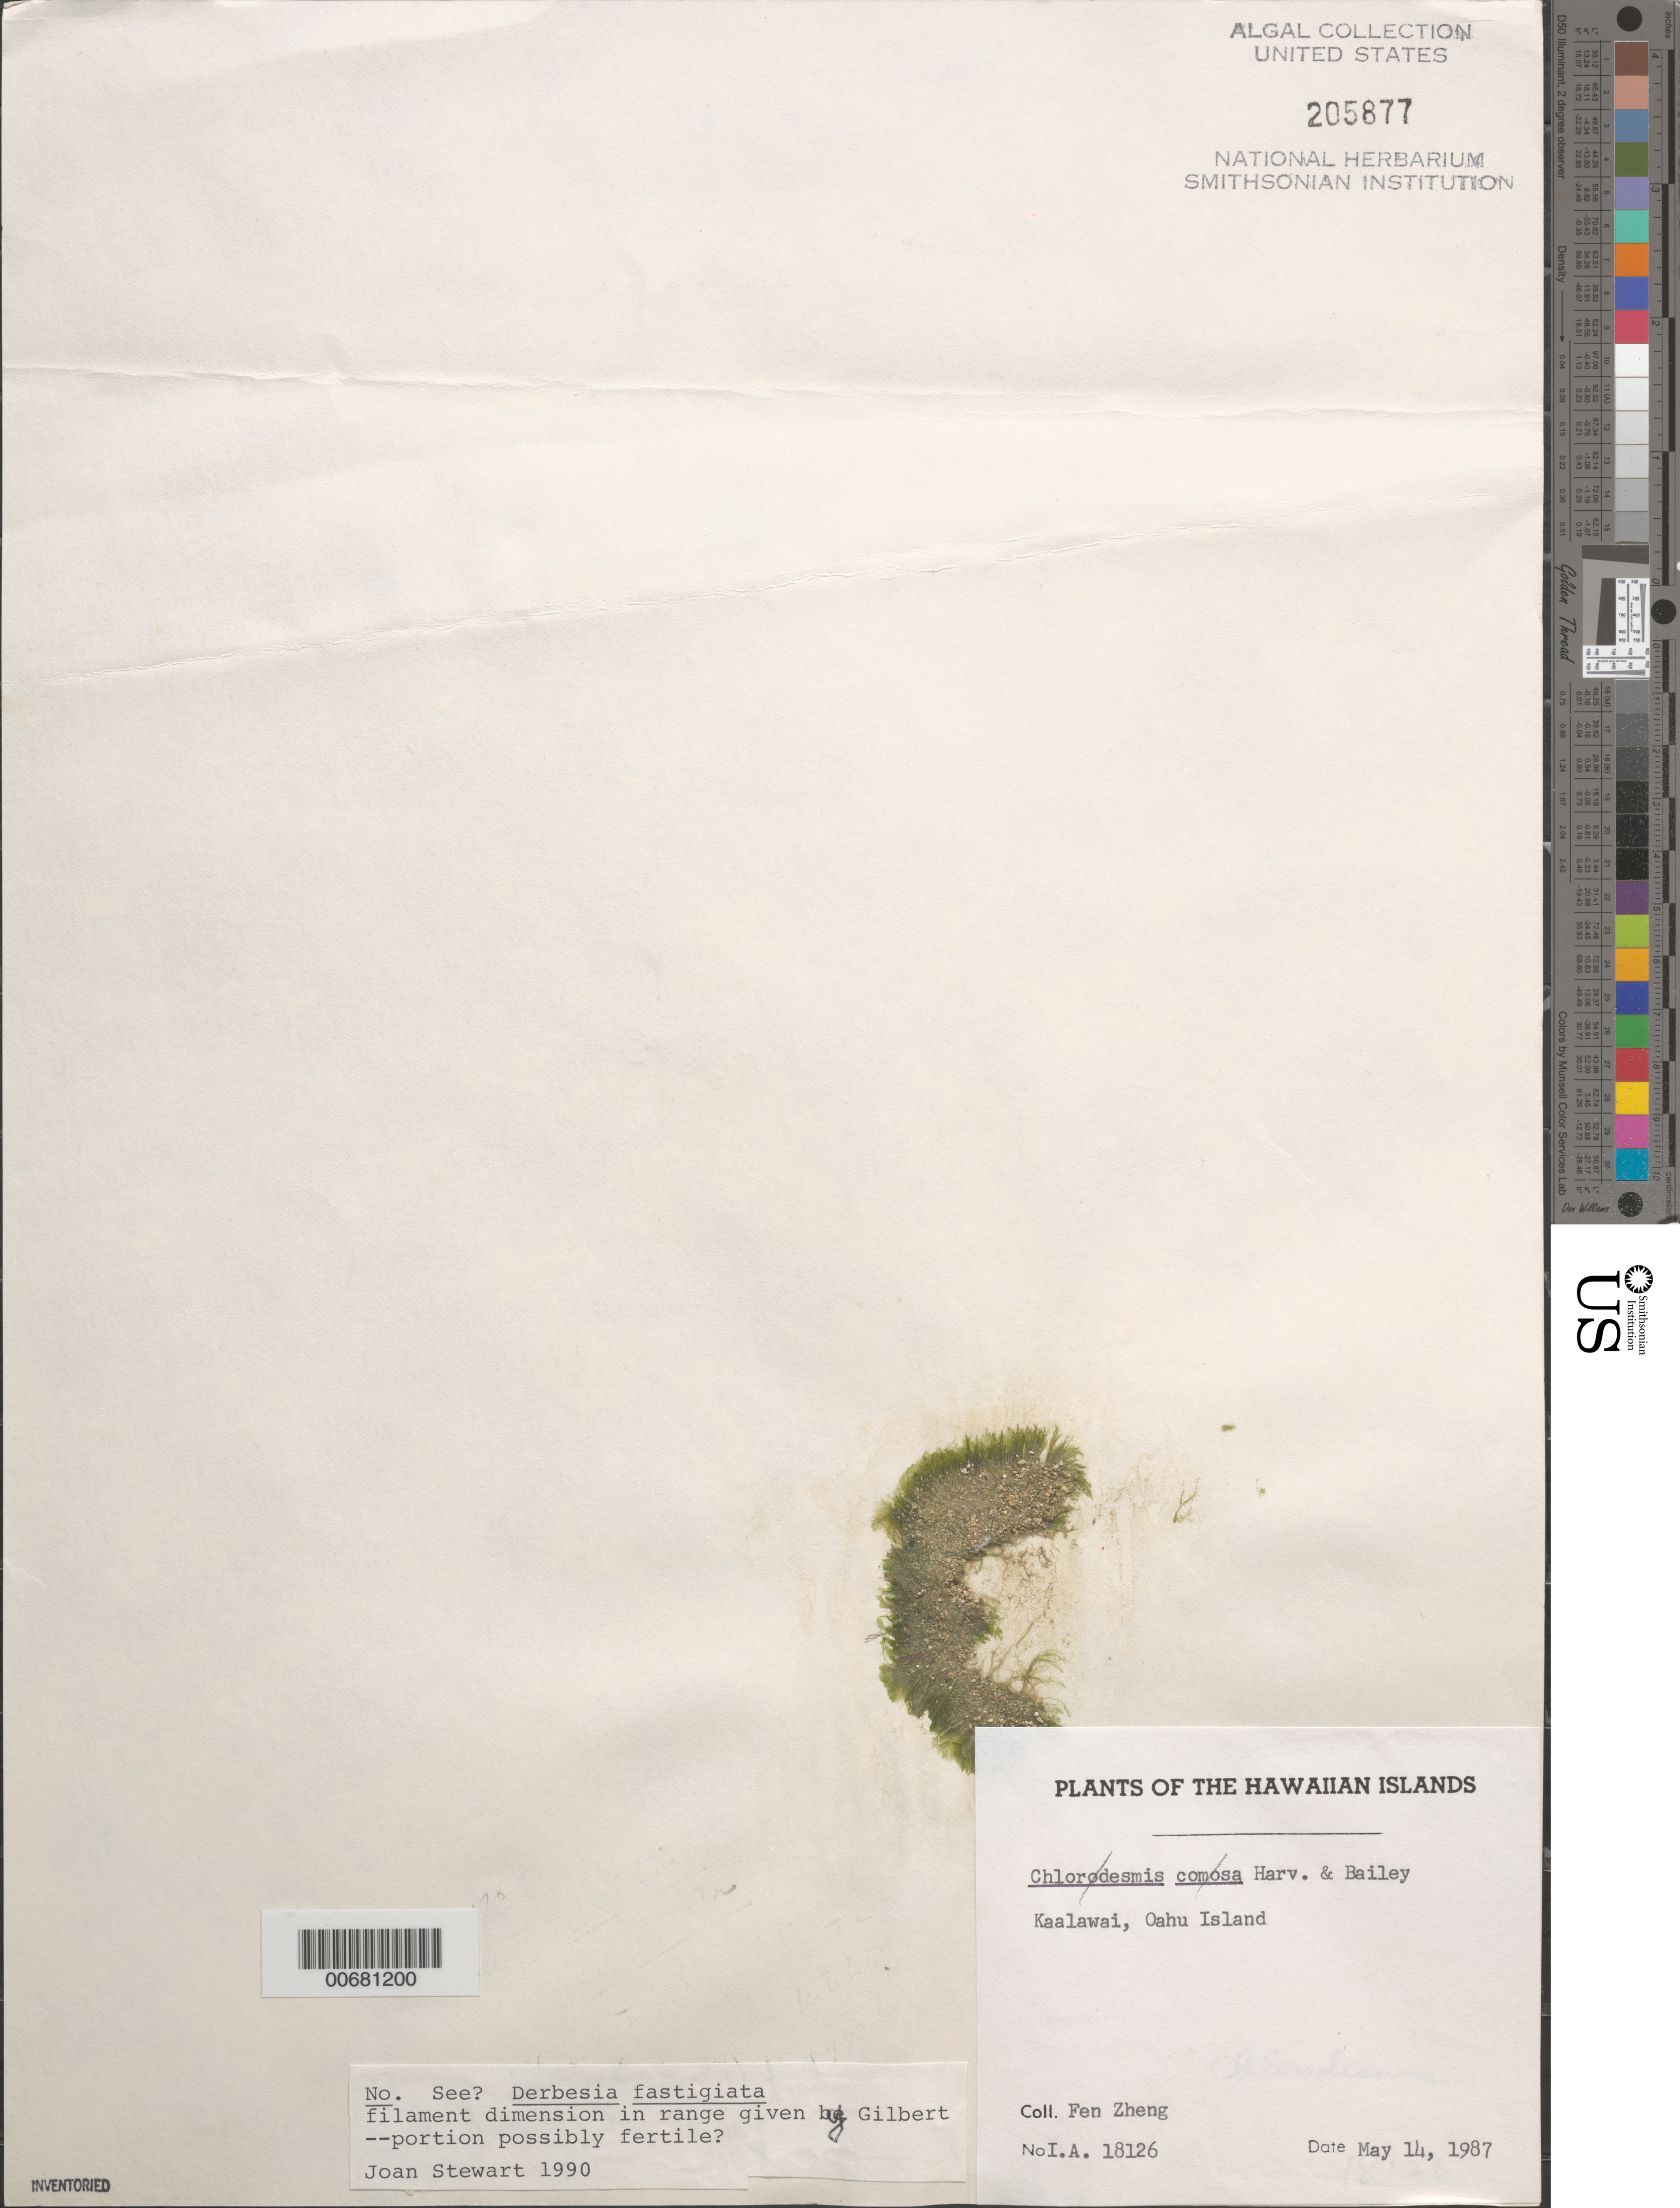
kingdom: Plantae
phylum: Chlorophyta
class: Ulvophyceae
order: Bryopsidales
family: Derbesiaceae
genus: Derbesia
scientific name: Derbesia fastigiata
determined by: Stewart, Joan G.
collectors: F. Zheng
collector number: IAA 18126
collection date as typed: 14 May 1987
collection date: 1987-05-14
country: United States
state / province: Hawaii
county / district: Honolulu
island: Oahu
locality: Kaalawai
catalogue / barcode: US 205877